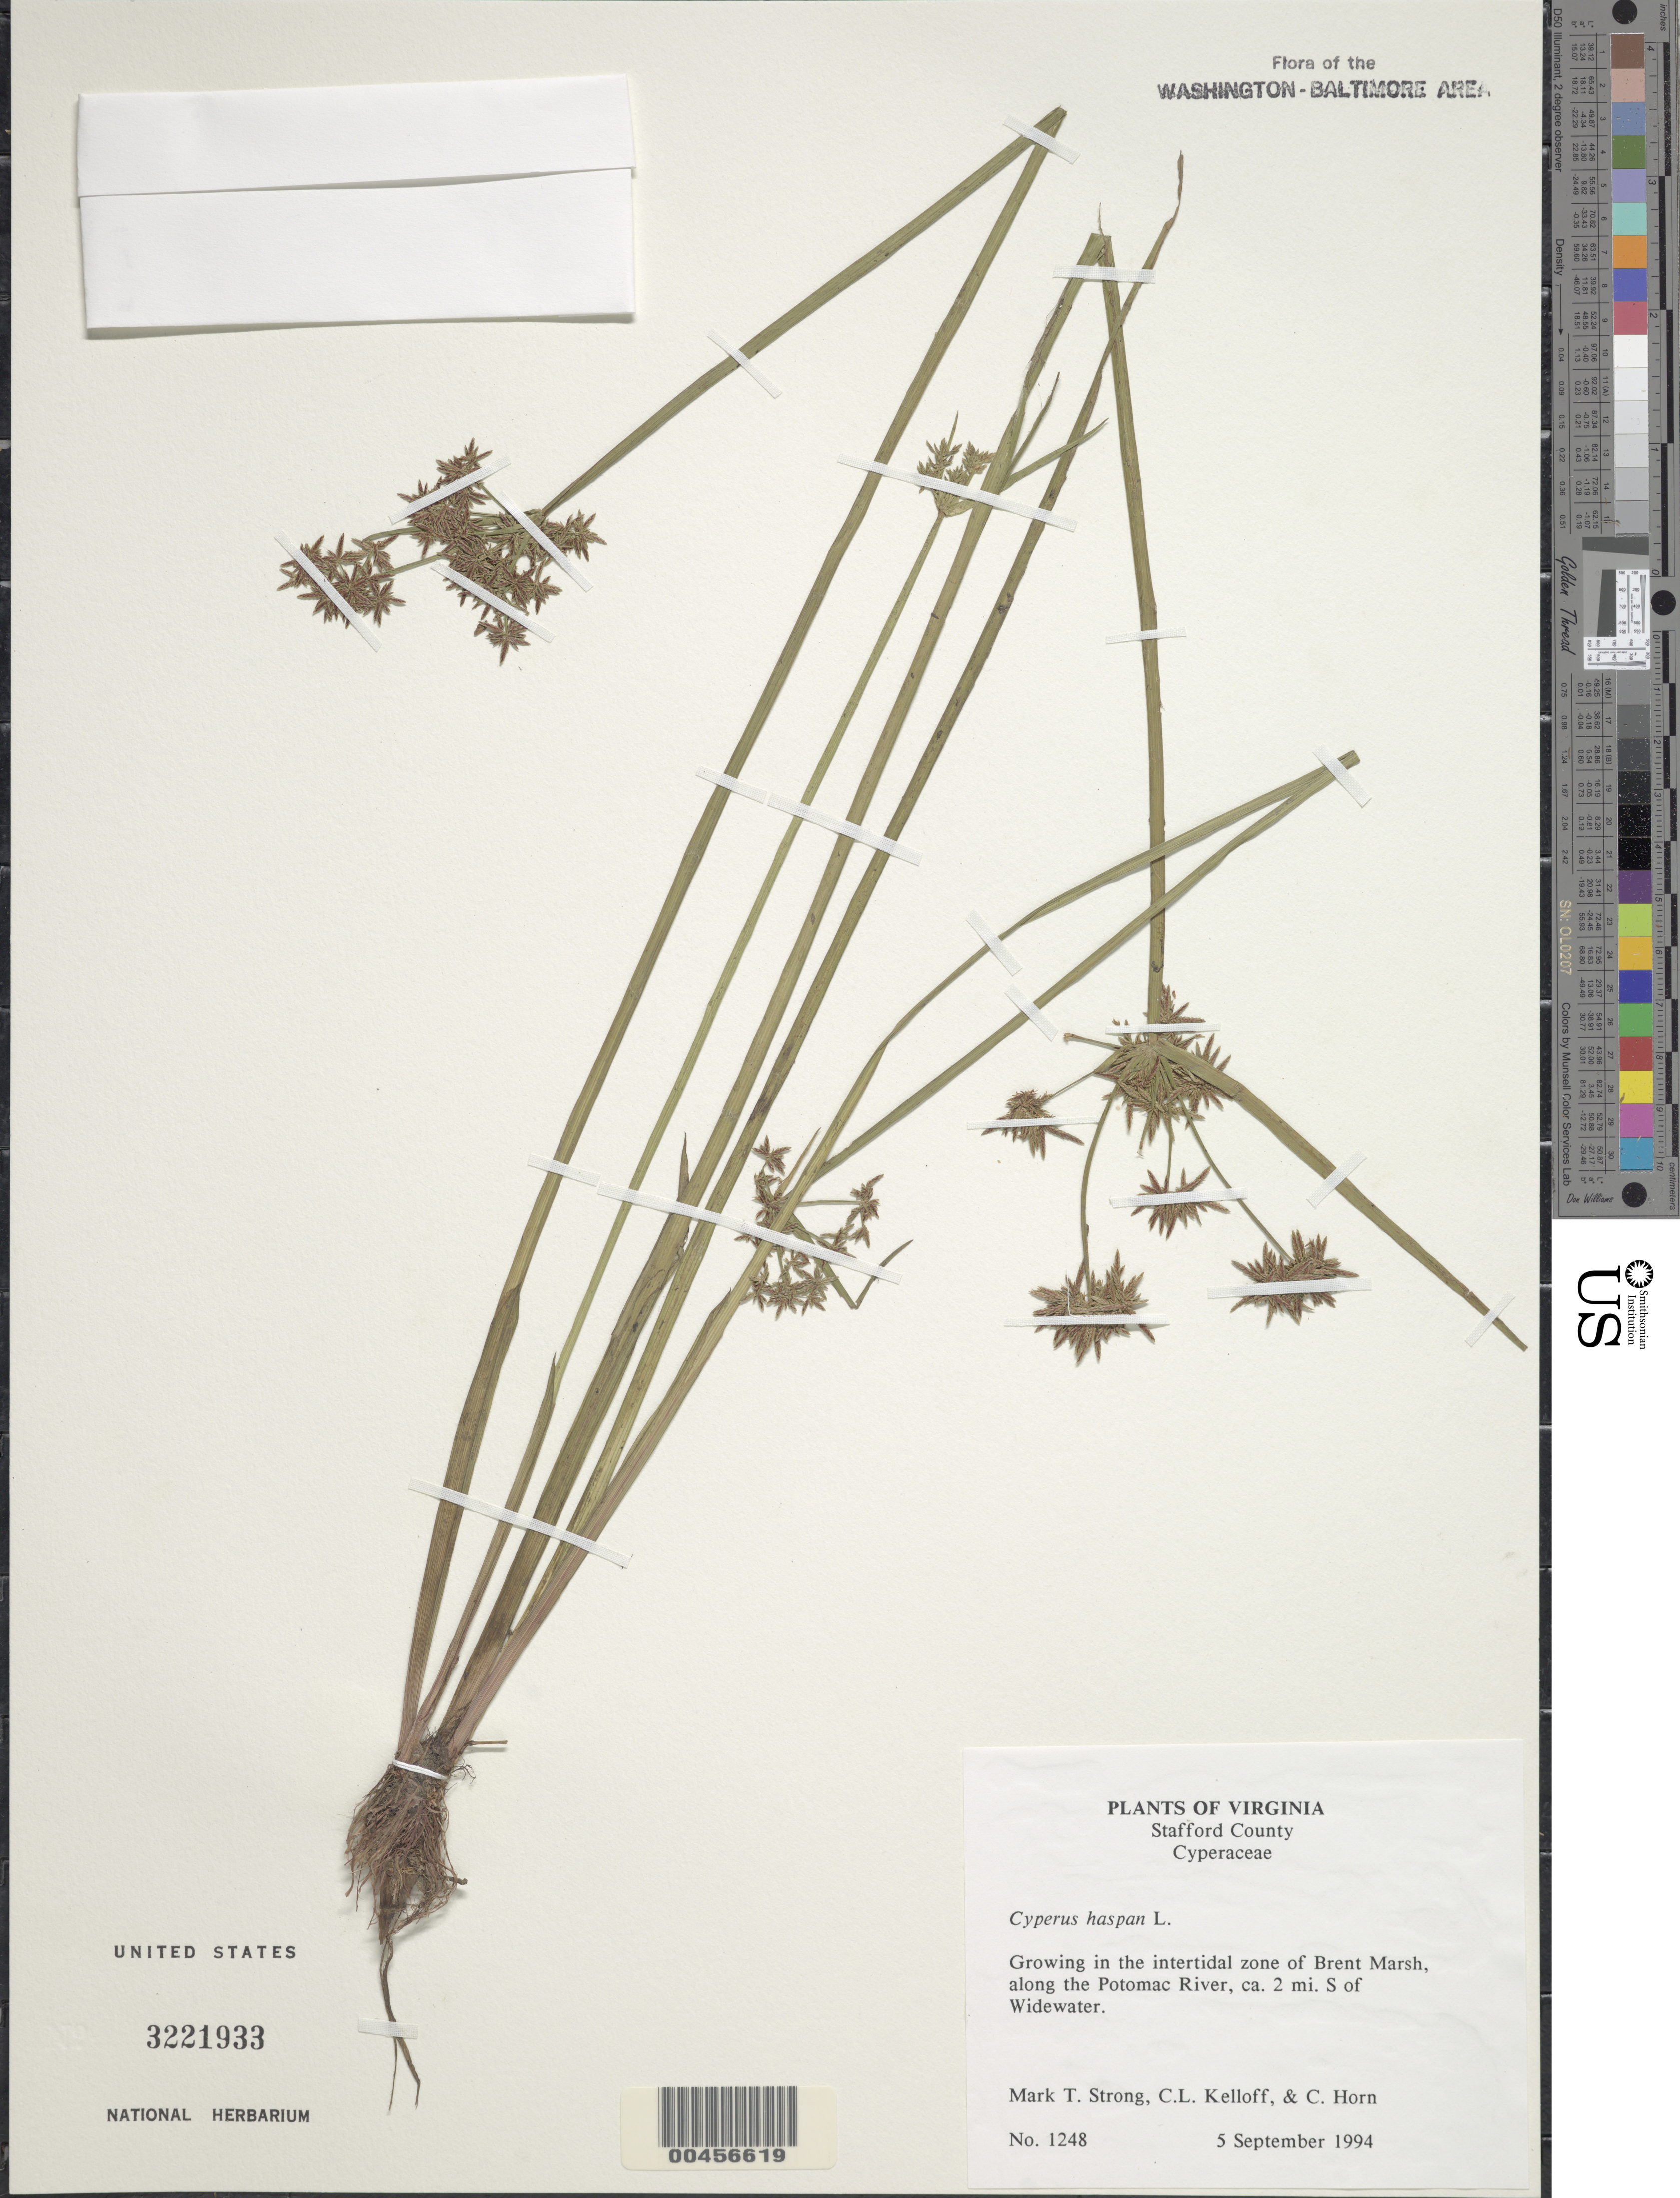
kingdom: Plantae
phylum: Tracheophyta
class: Liliopsida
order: Poales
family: Cyperaceae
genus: Cyperus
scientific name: Cyperus haspan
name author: L.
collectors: M. T. Strong, C. L. Kelloff & C. Horn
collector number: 1248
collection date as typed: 05 Sep 1994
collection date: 1994-09-05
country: United States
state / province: Virginia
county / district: Stafford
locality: Brent Marsh along the Potomac River, S of Widewater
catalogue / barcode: US 3221933